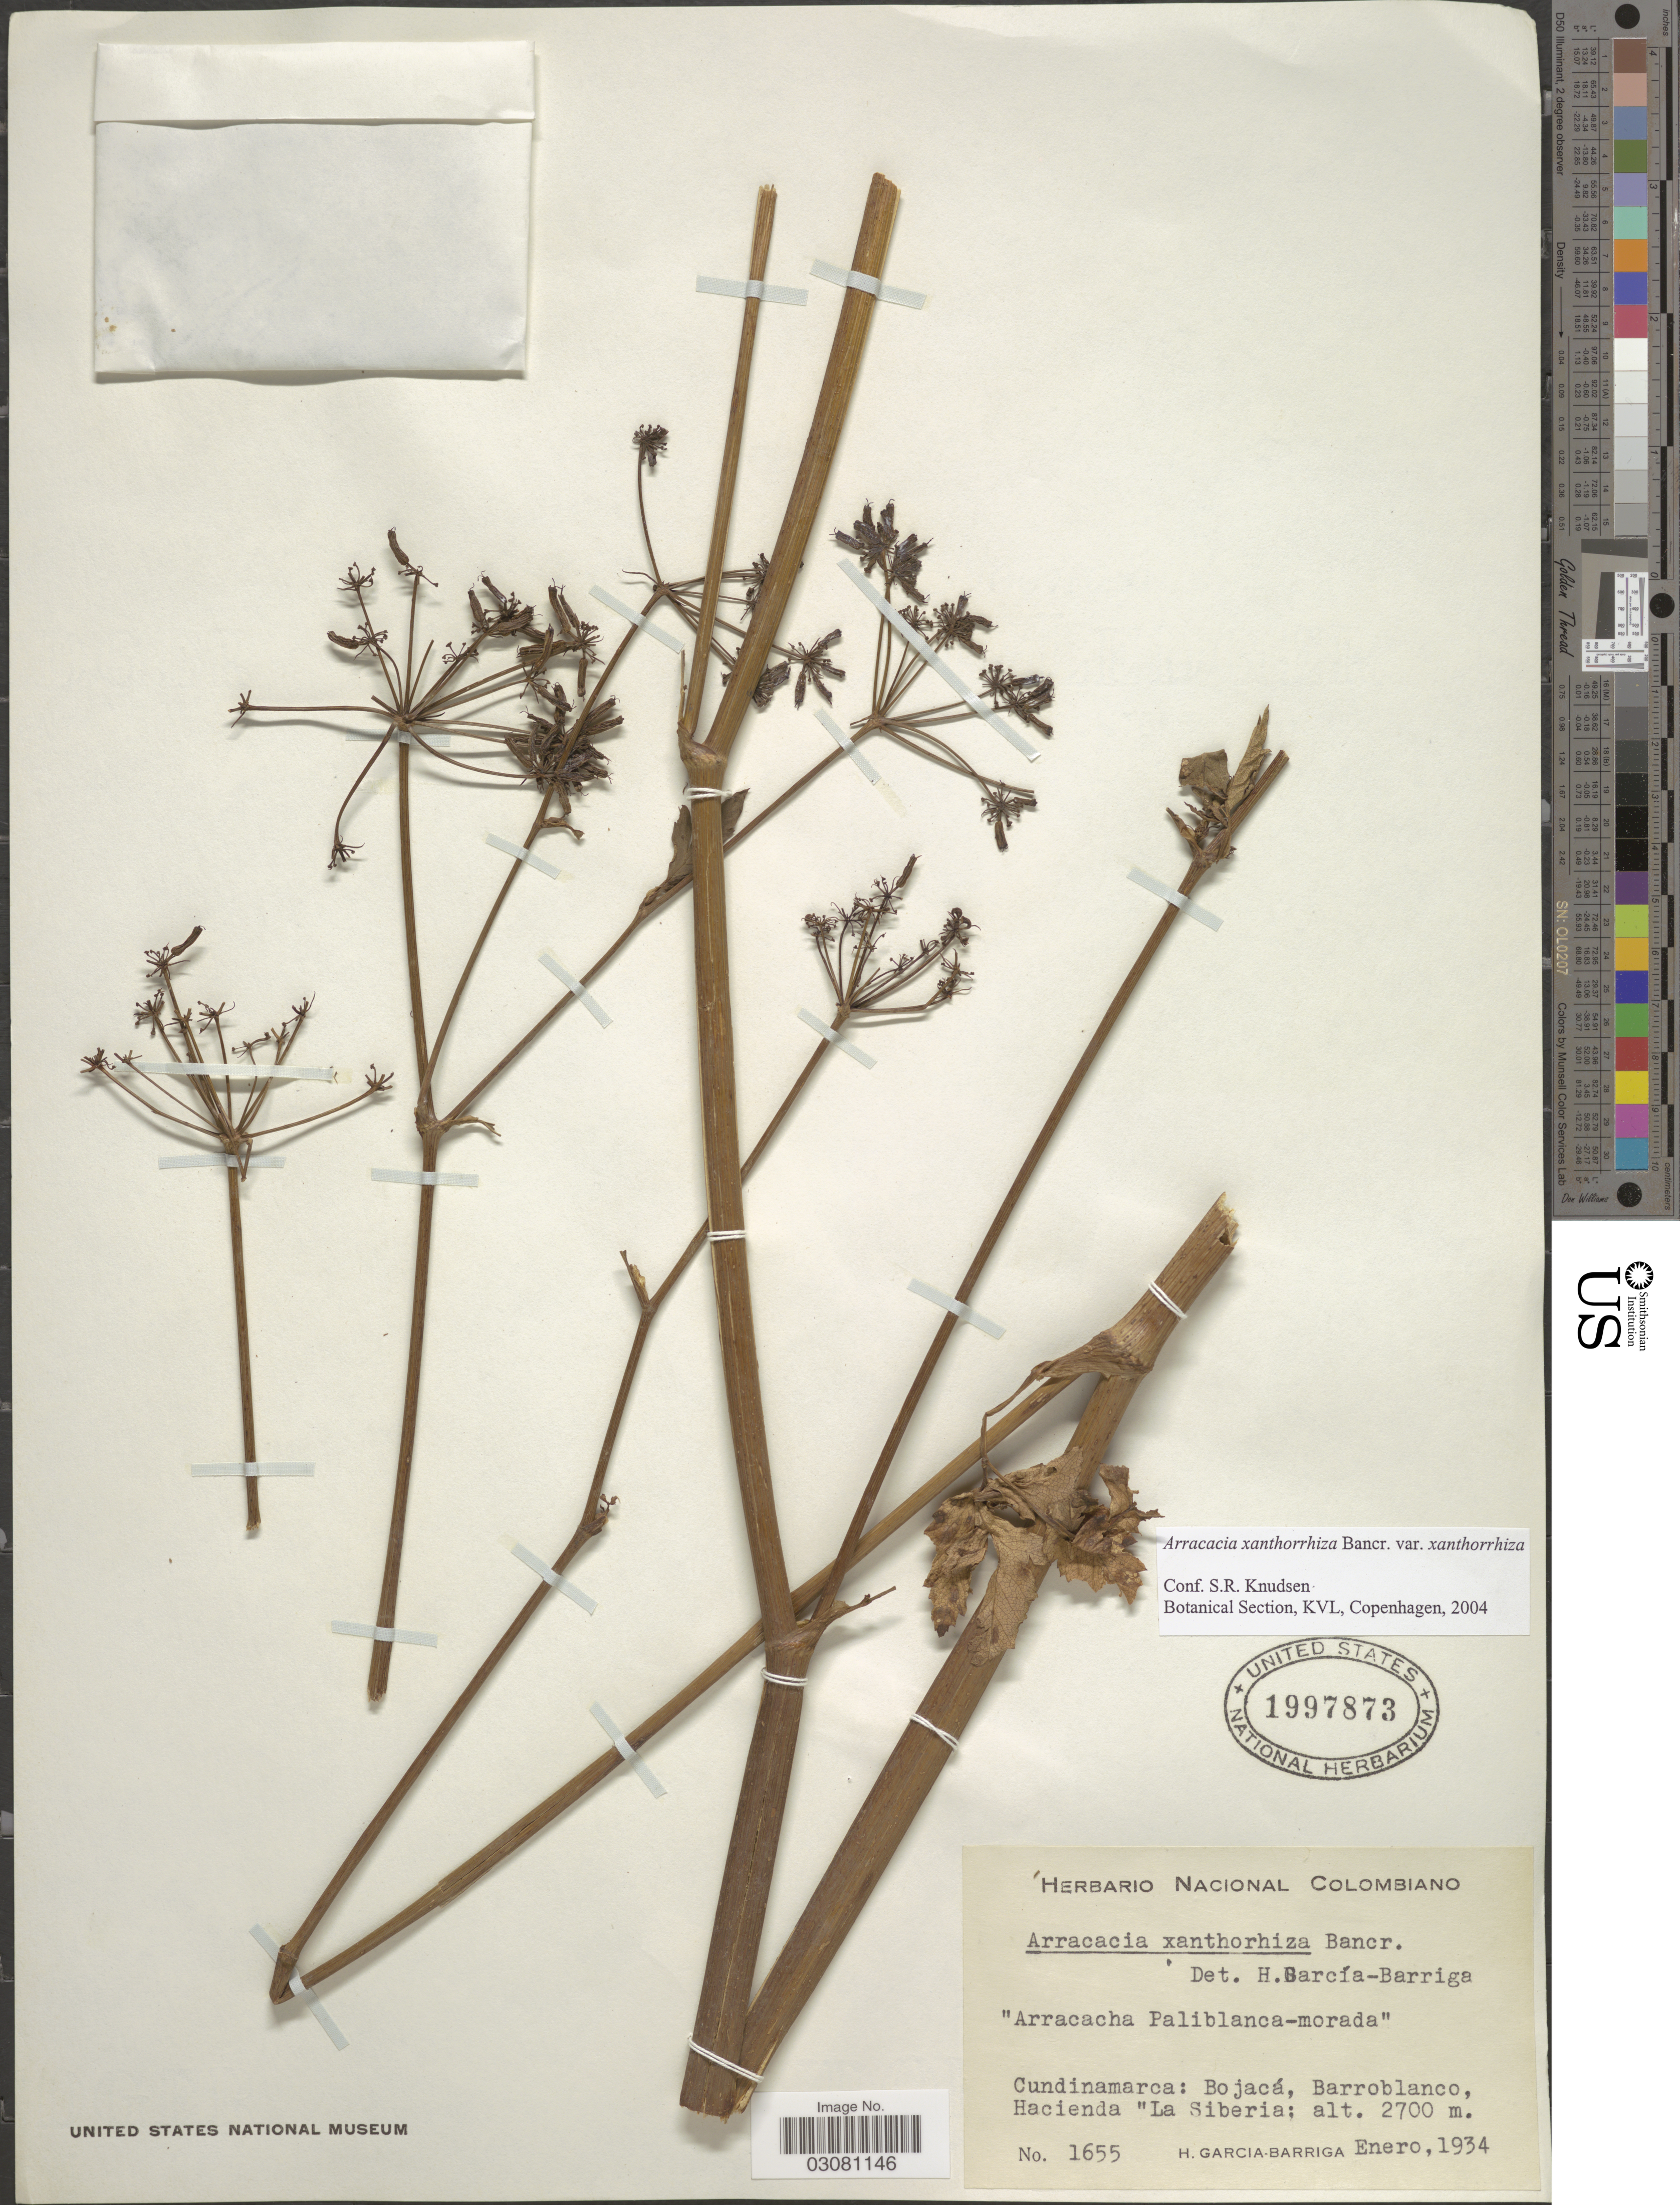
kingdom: Plantae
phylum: Tracheophyta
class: Magnoliopsida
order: Apiales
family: Apiaceae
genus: Arracacia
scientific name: Arracacia xanthorrhiza var. xanthorrhiza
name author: Bancr.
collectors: H. García Barriga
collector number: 1655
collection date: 1934-01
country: Colombia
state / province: Cundinamarca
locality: Bojacá, Barroblanco, Hacienda "La Siberia".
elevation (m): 2700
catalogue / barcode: US 1997873